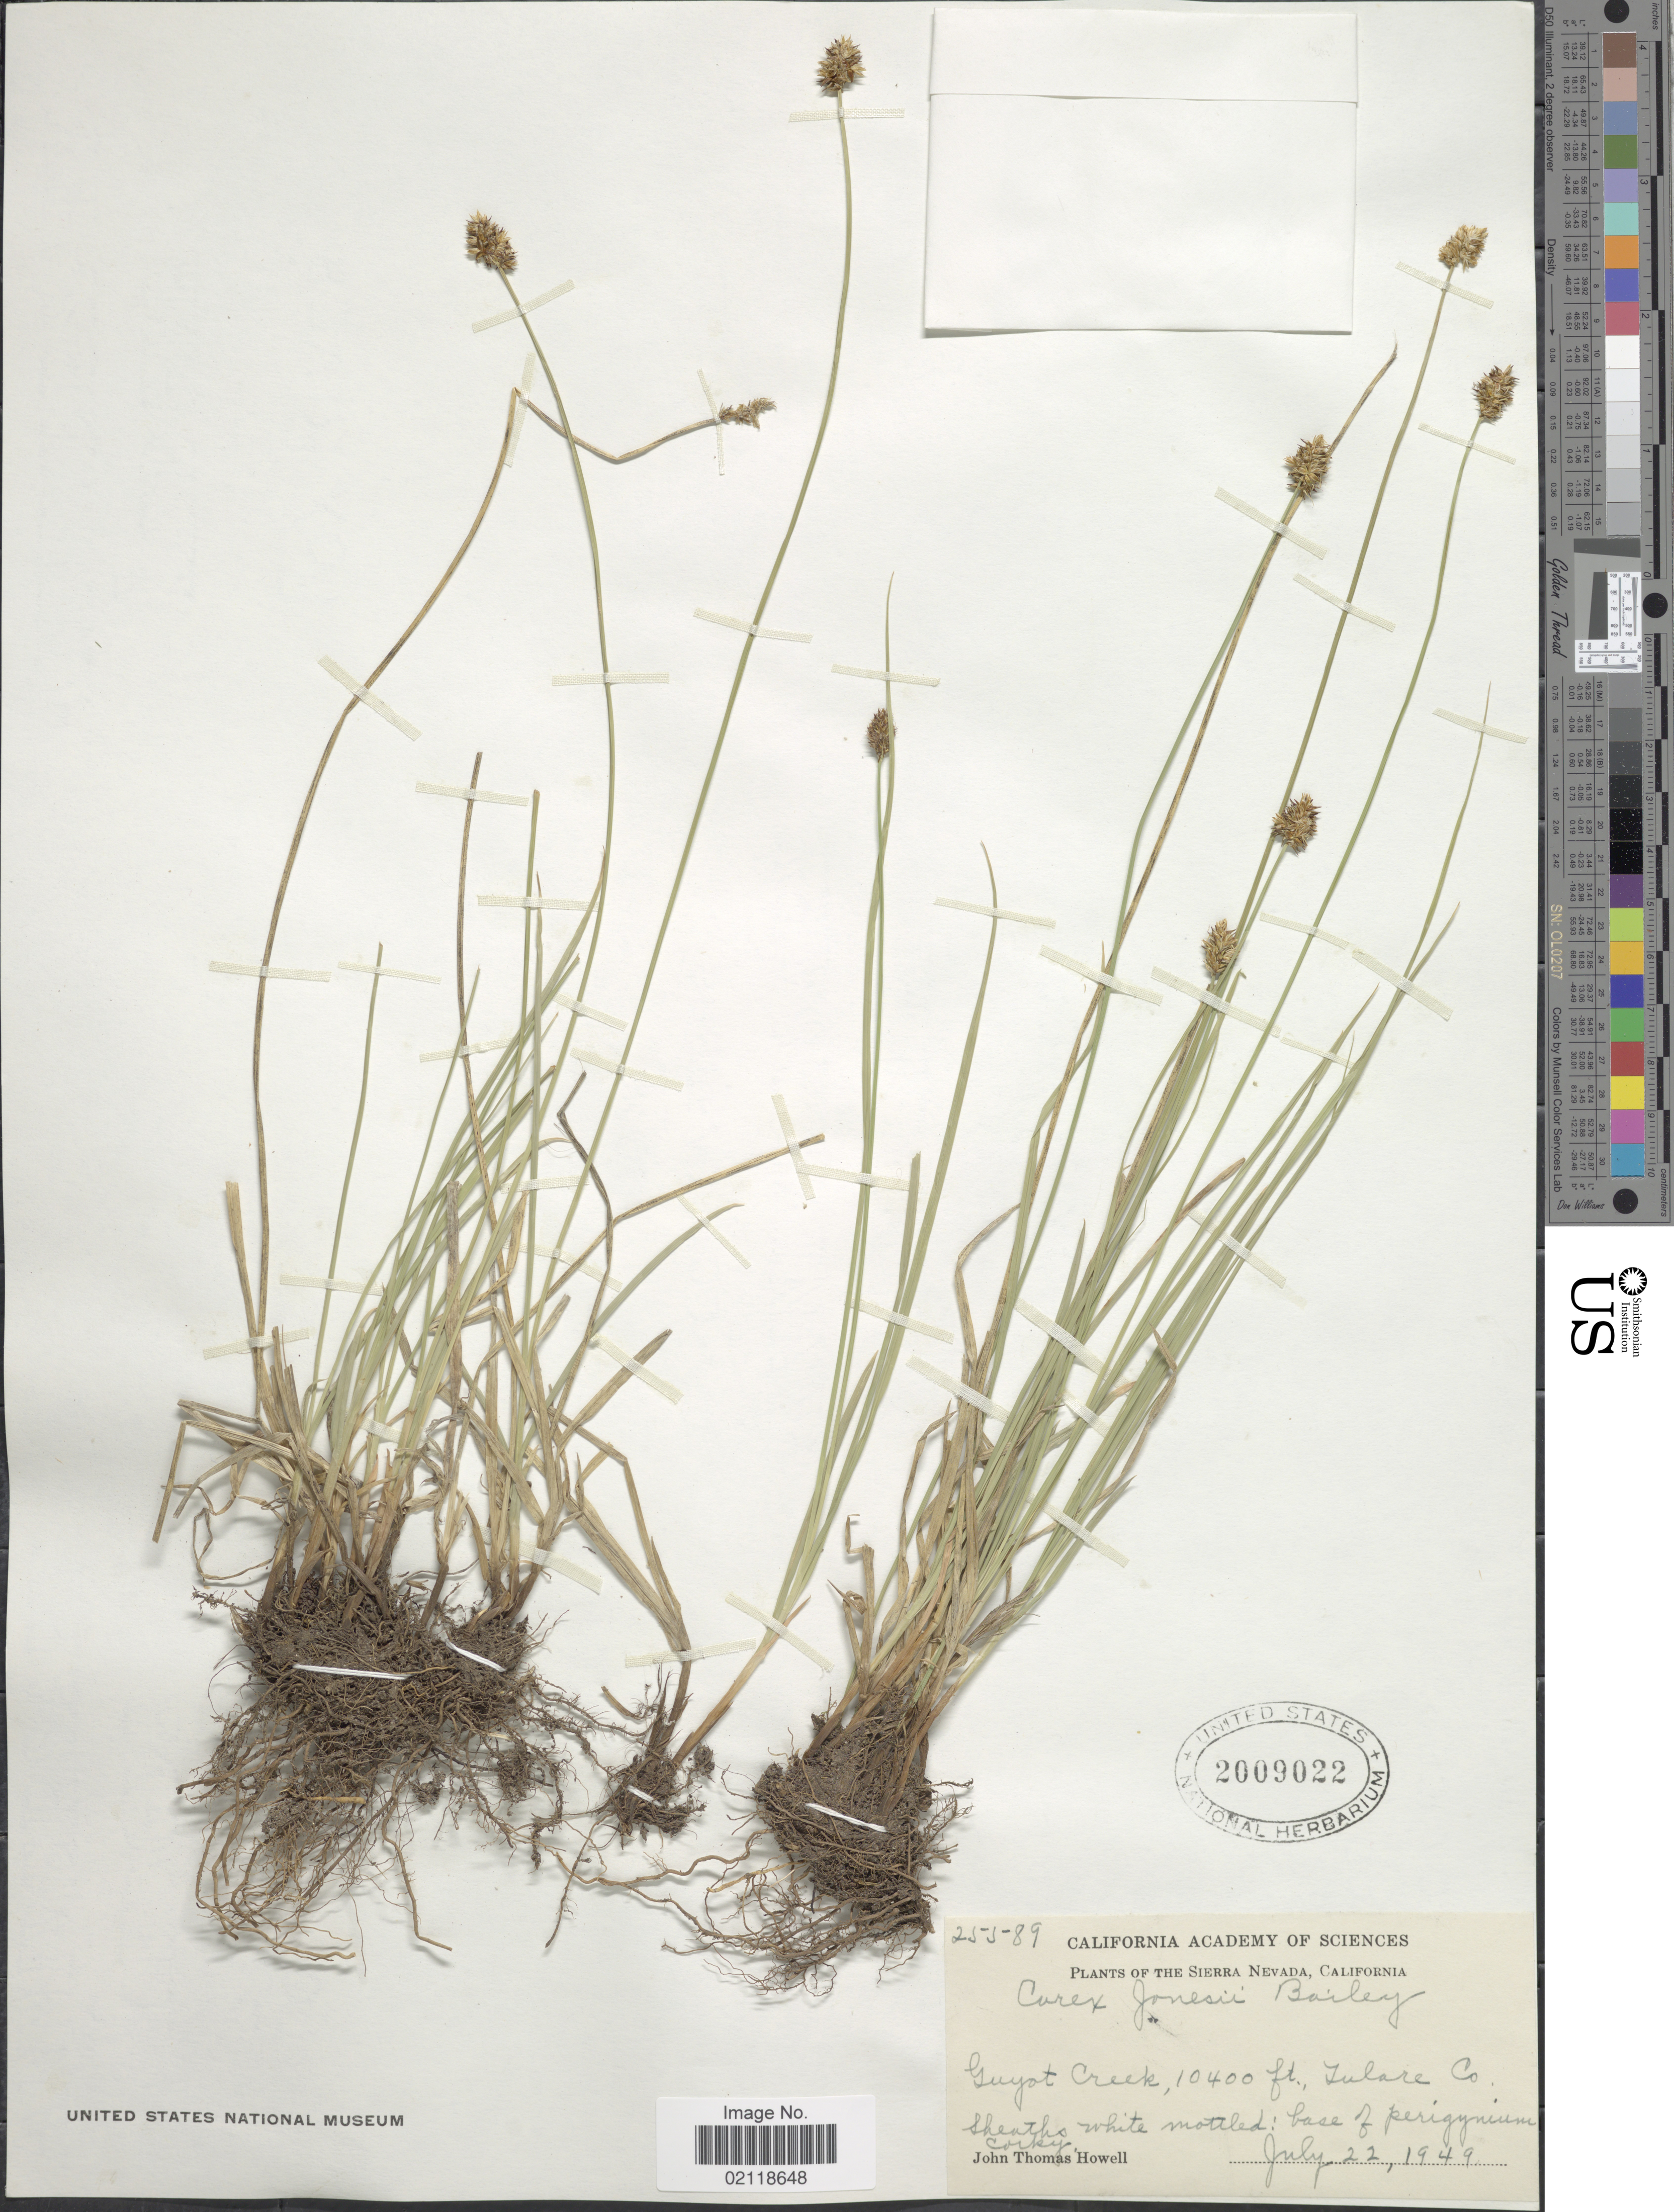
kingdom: Plantae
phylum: Tracheophyta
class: Liliopsida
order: Poales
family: Cyperaceae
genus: Carex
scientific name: Carex jonesii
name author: L.H. Bailey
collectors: J. T. Howell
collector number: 25589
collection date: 1949-07-22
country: United States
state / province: California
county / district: Tulare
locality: The Sierra Nevada, Guyot Creek, Tulare Co.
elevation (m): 3170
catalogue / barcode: US 2009022